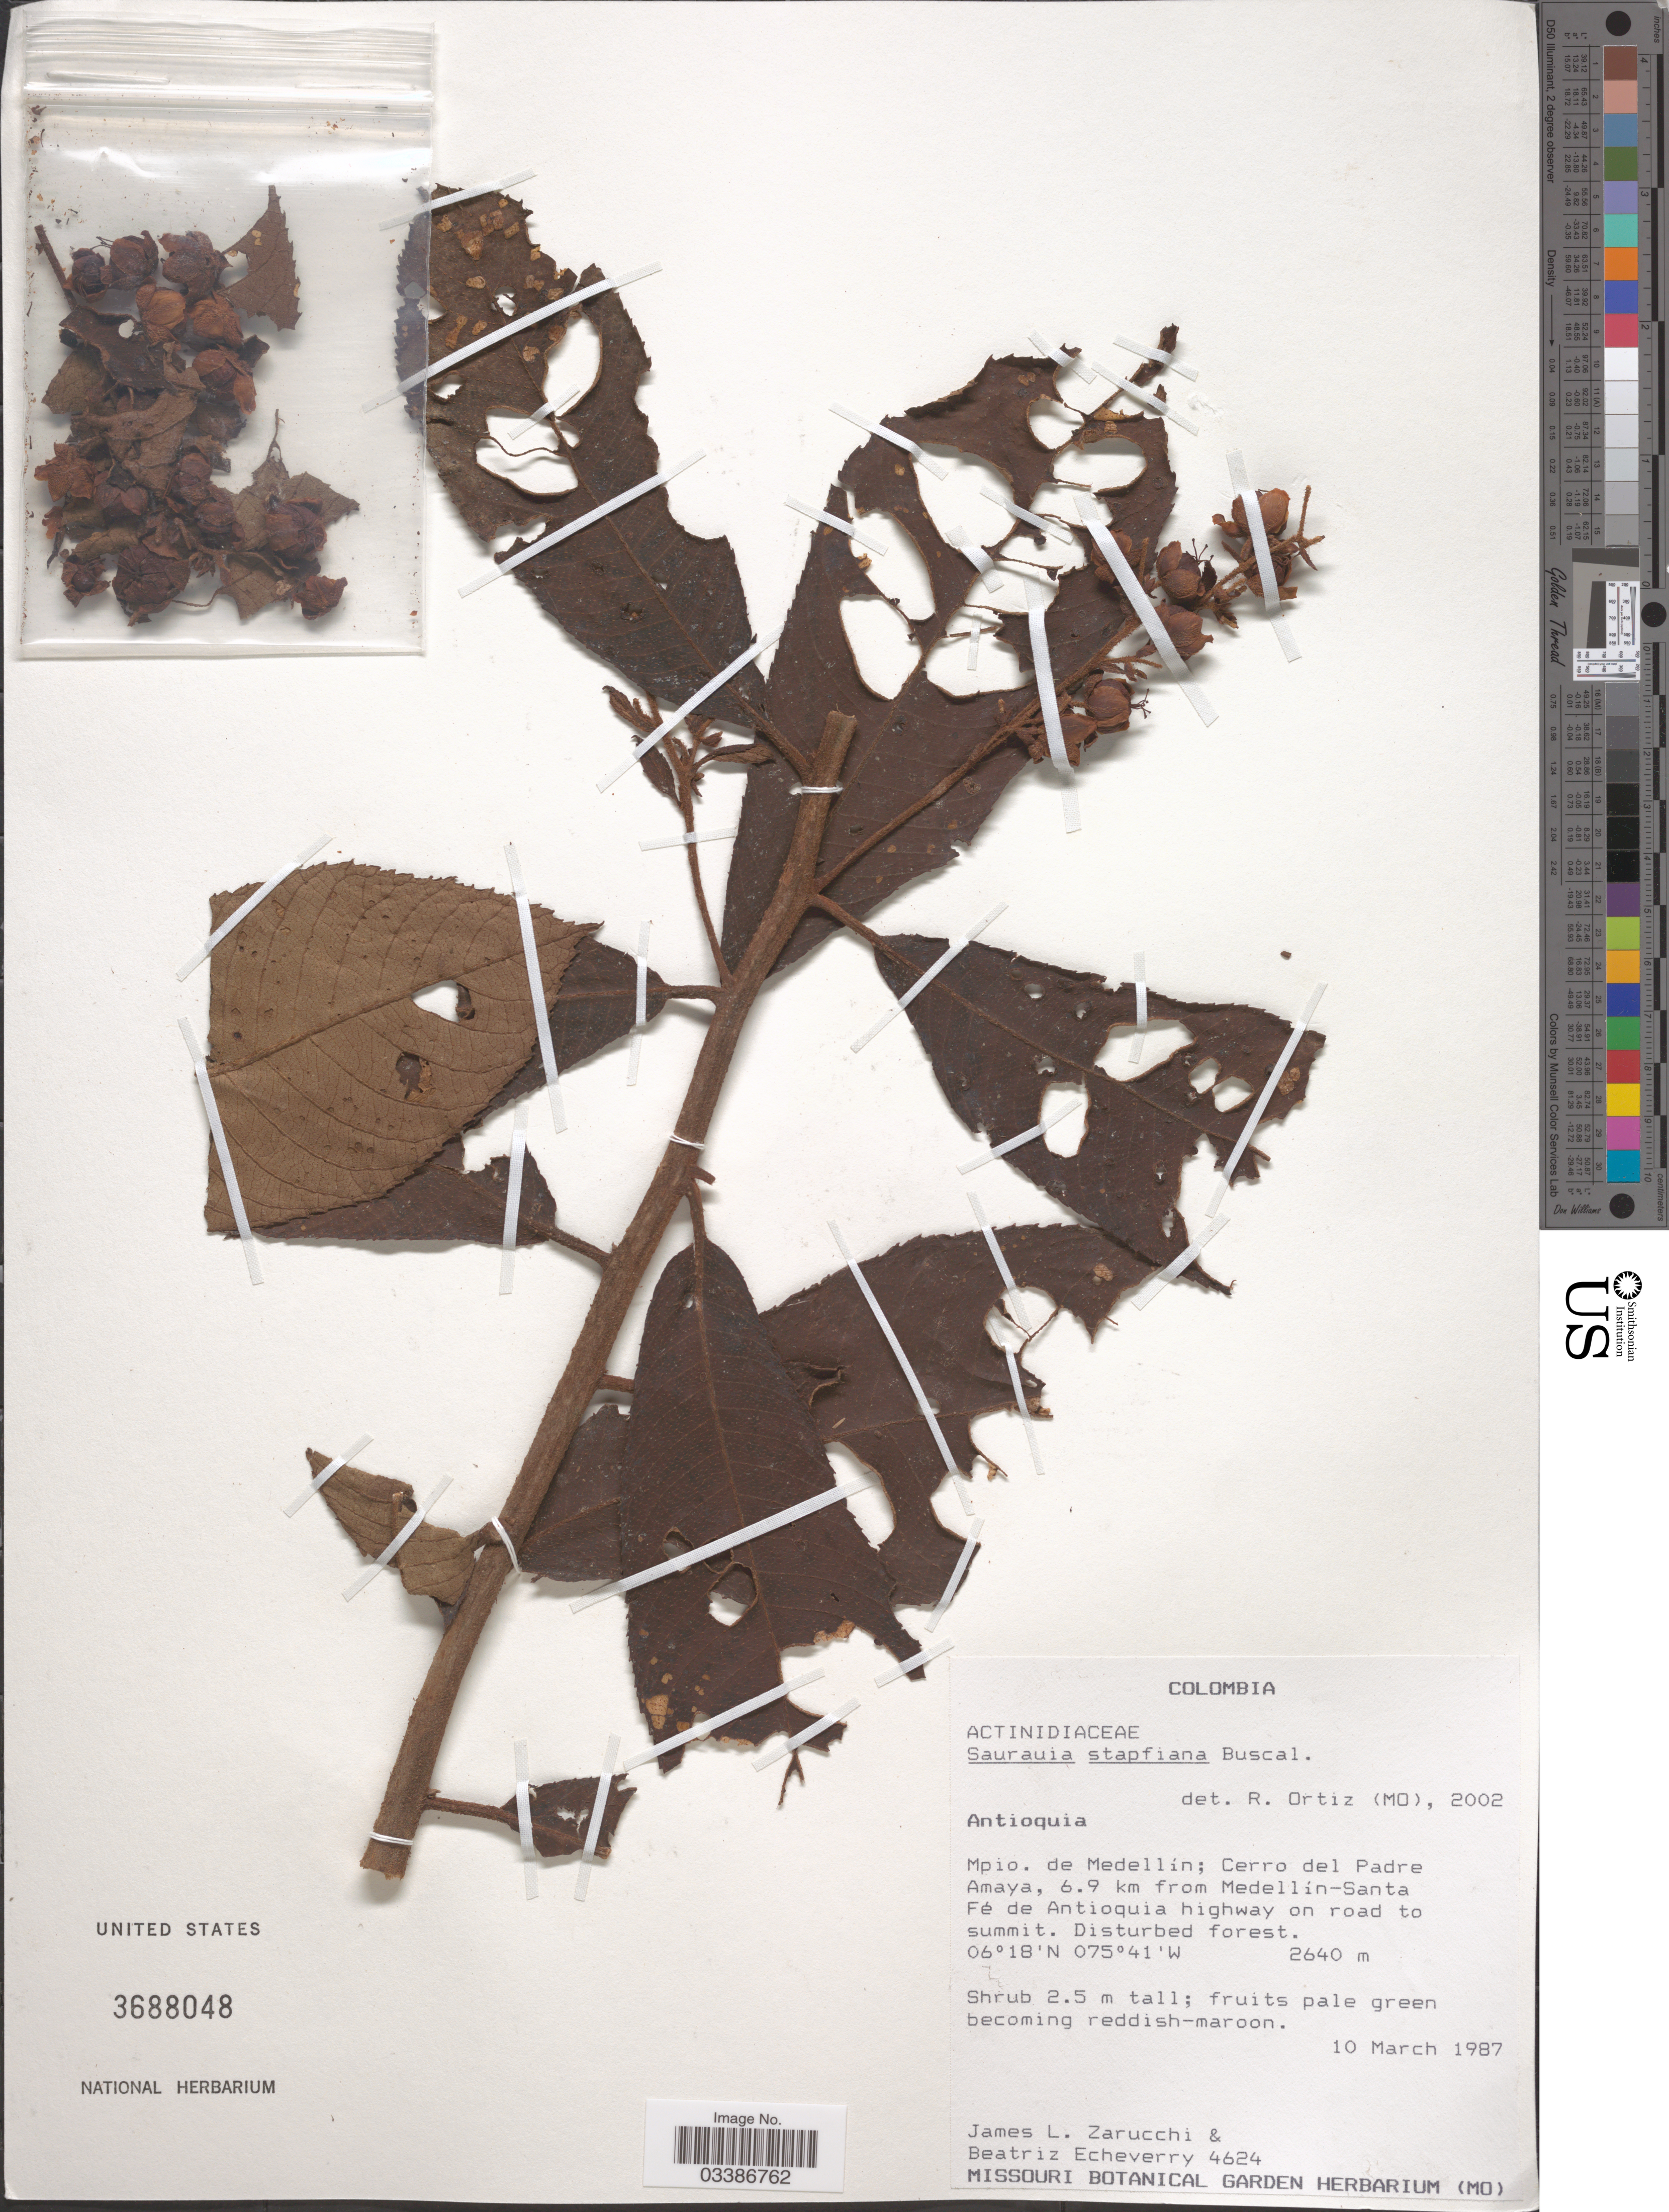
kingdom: Plantae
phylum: Tracheophyta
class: Magnoliopsida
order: Ericales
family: Actinidiaceae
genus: Saurauia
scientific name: Saurauia stapfiana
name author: Buscal.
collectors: J. L. Zarucchi & B. Echeverry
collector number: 4624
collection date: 1987-03-10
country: Colombia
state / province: Antioquia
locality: Mpio. de Medellín; Cerro del Padre Amaya, 6.9 km from Medellín-Santa Fé de Antioquia highway on road to summit.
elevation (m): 2640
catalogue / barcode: US 3688048